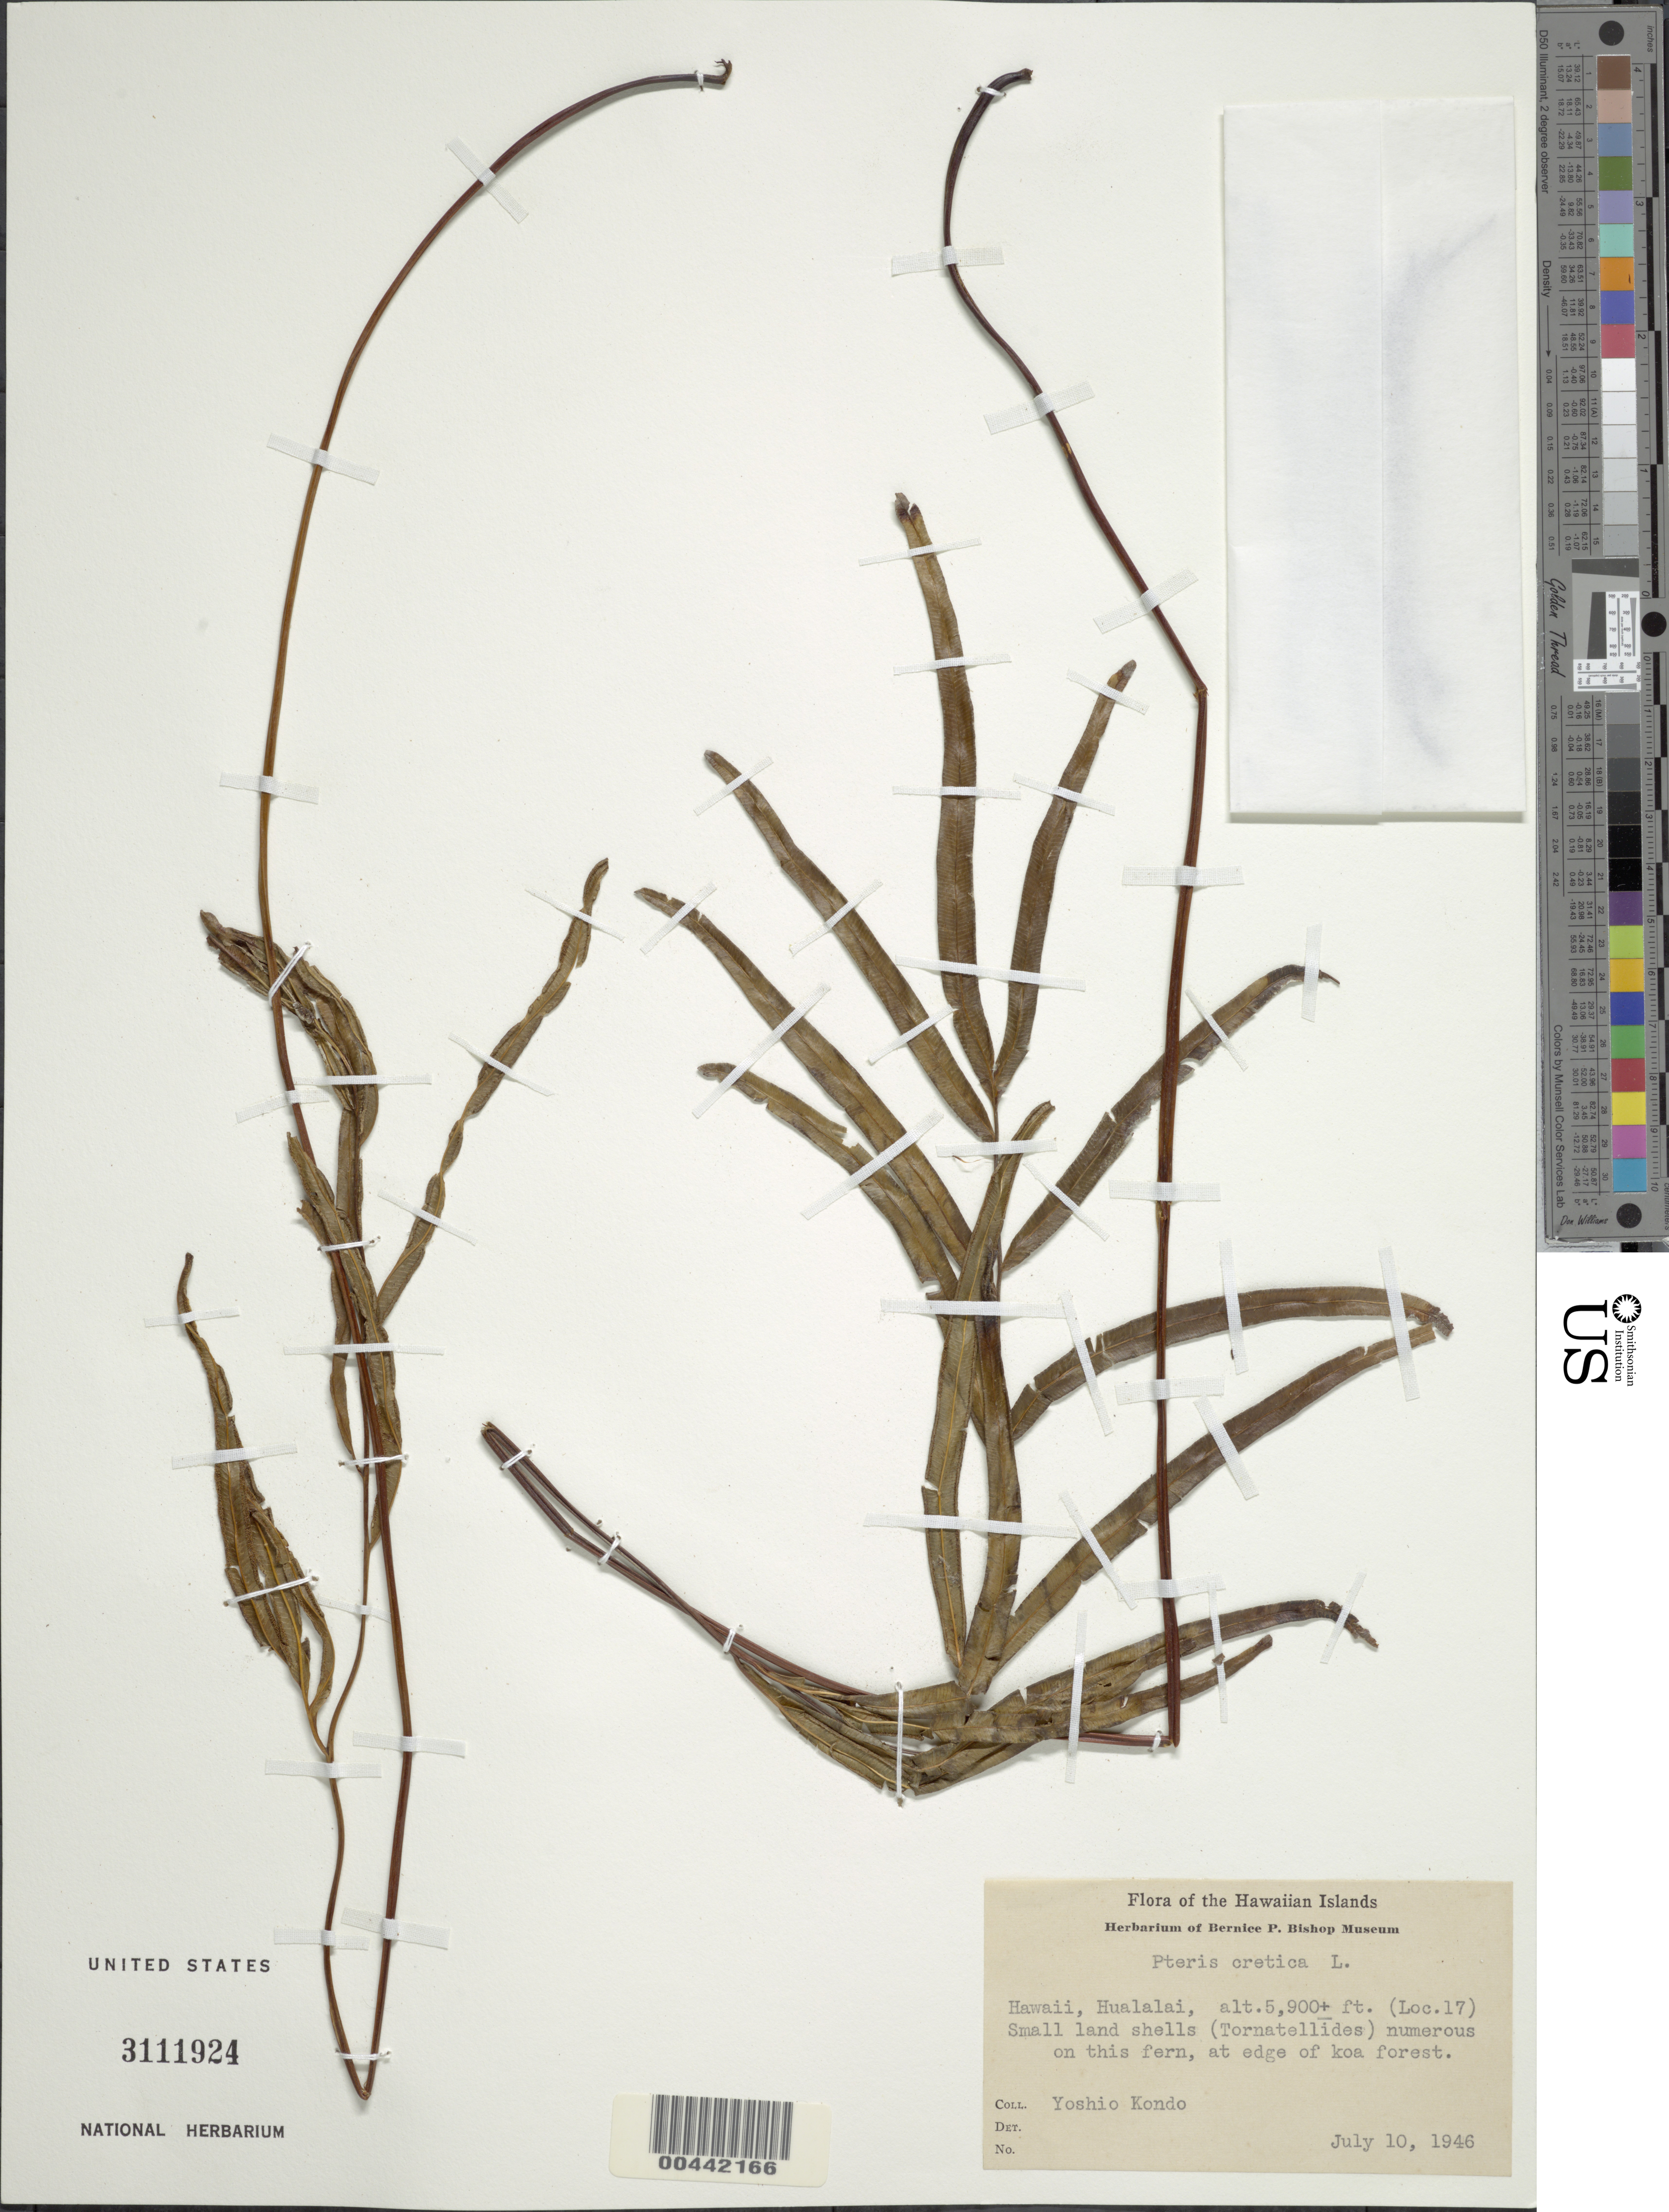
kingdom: Plantae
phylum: Tracheophyta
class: Polypodiopsida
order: Polypodiales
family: Pteridaceae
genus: Pteris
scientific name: Pteris cretica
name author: L.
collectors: Y. Kondo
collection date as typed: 10 Jul 1946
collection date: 1946-07-10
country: United States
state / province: Hawaii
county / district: Hawaii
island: Hawaii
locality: Hualalai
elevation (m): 1798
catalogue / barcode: US 3111924